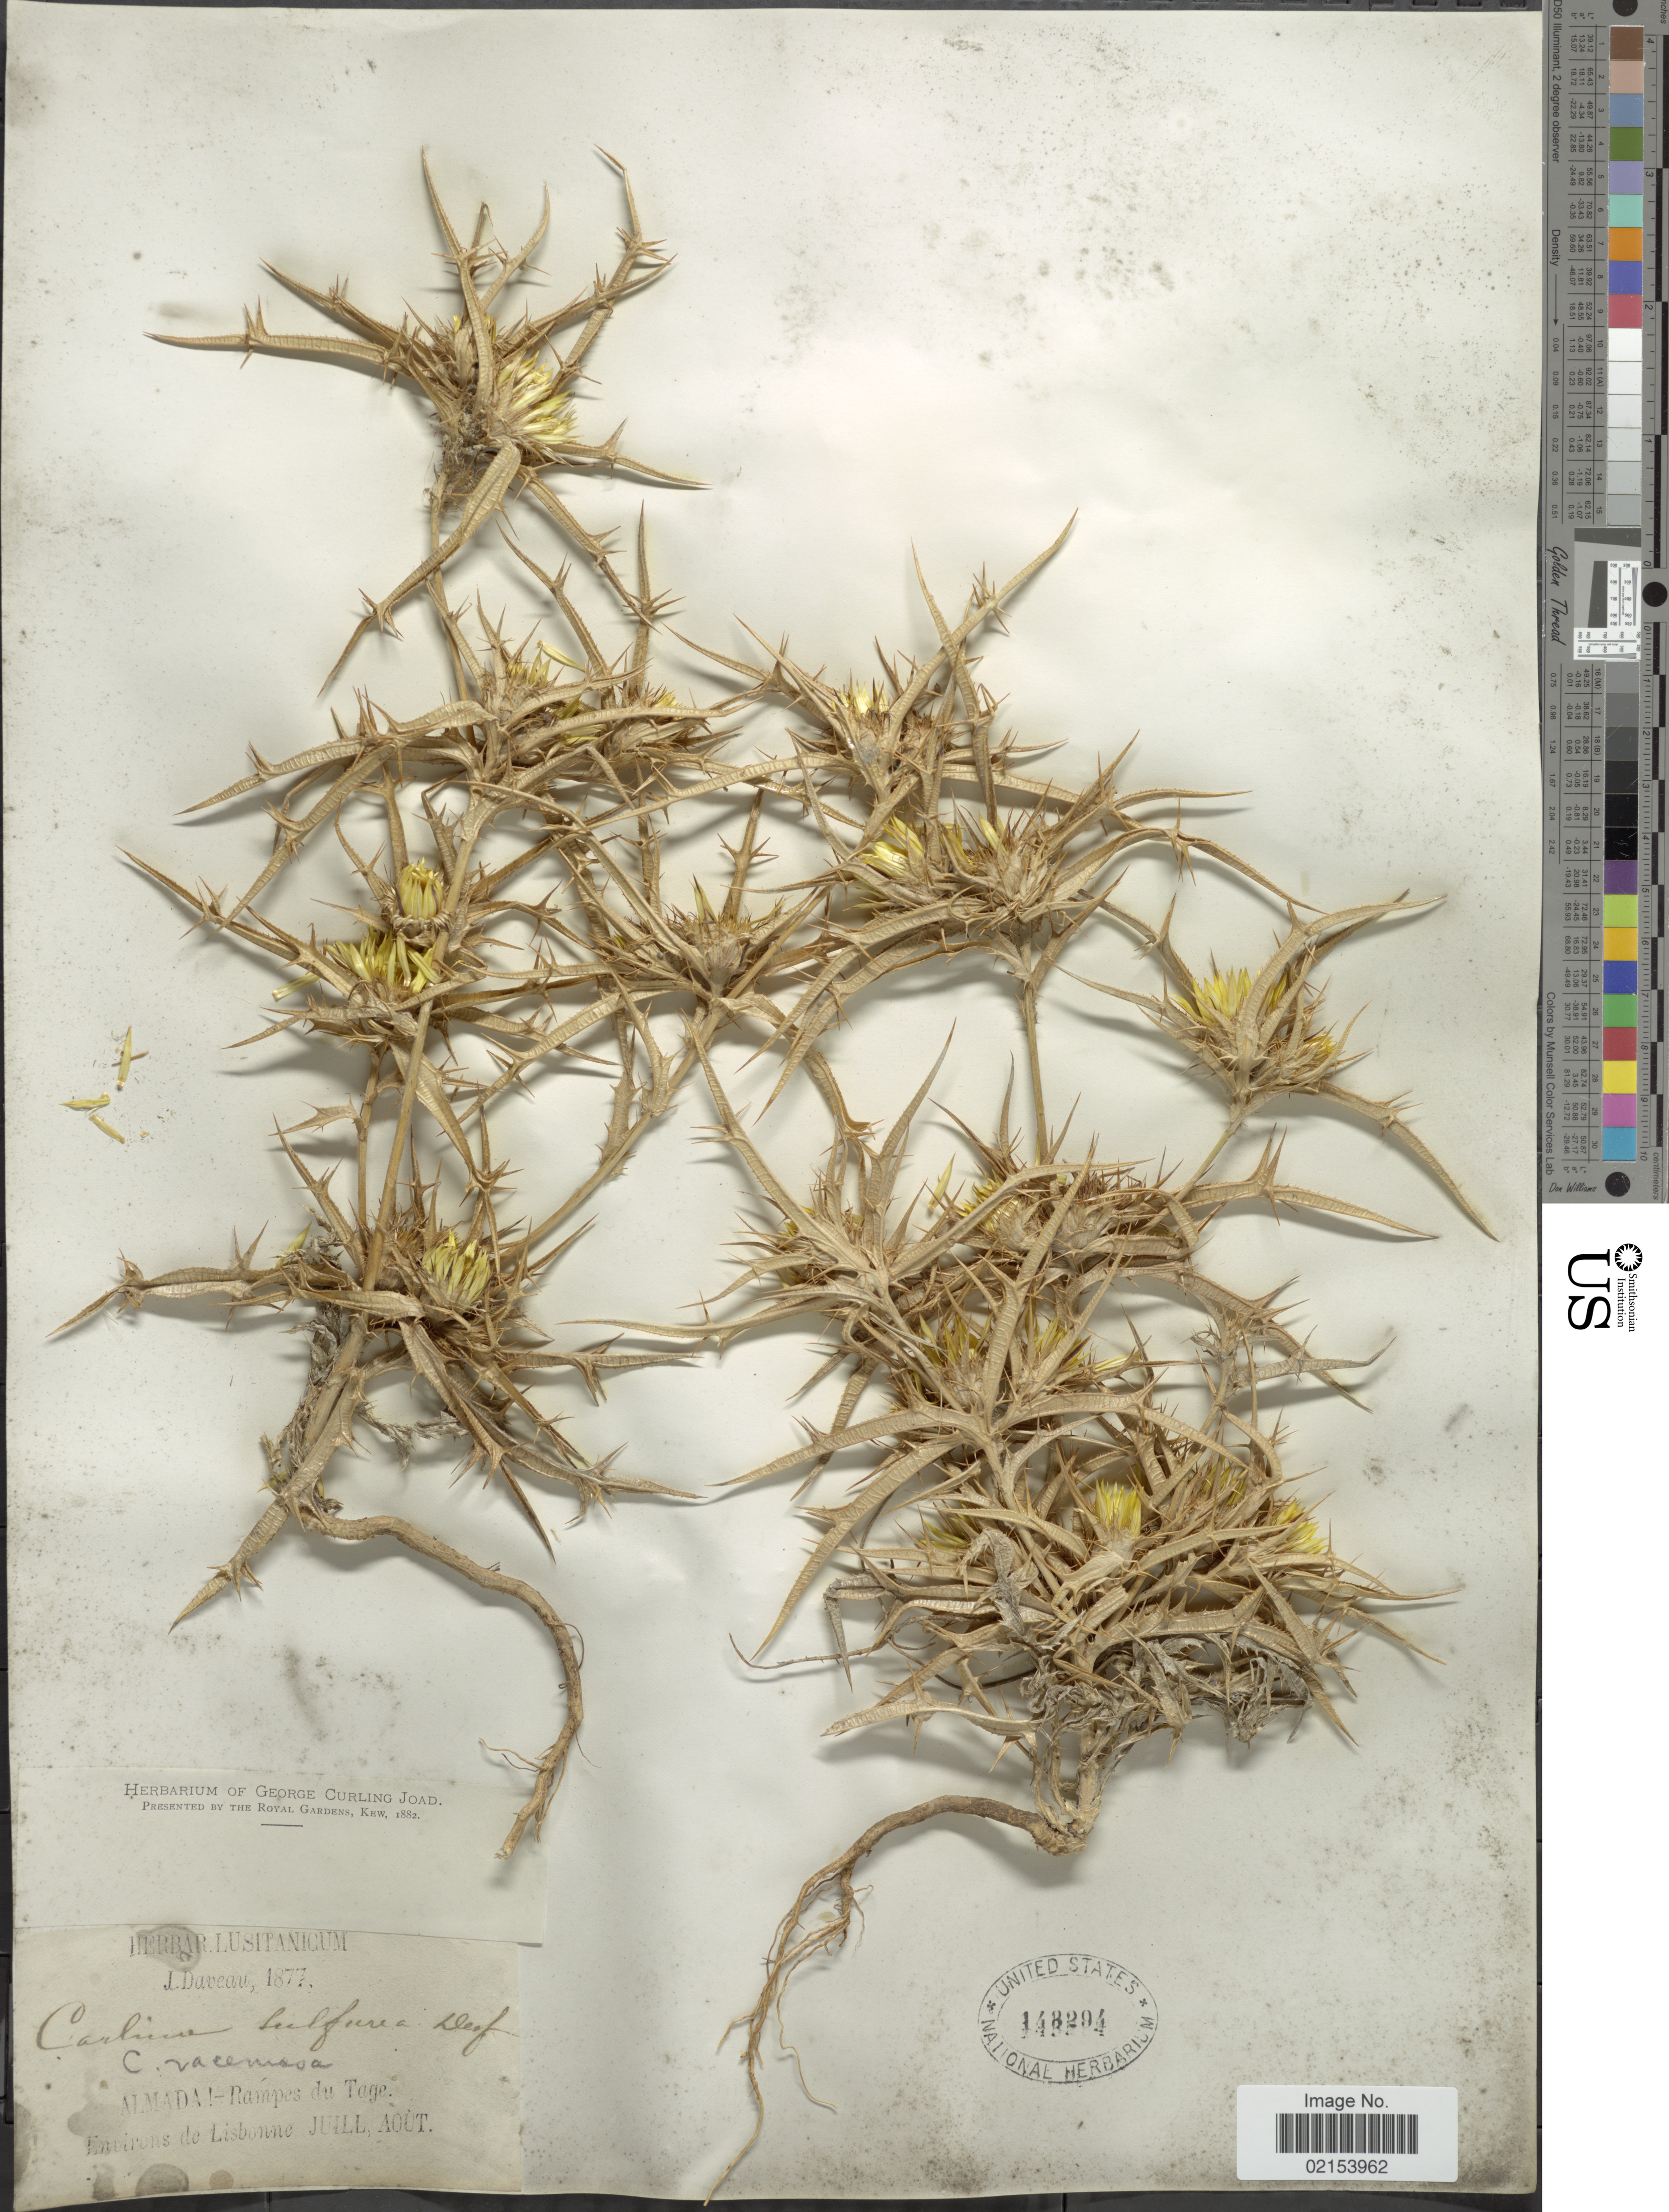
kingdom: Plantae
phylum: Tracheophyta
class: Magnoliopsida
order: Asterales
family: Asteraceae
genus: Carlina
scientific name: Carlina racemosa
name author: L.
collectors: J. Daveau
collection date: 1877-07/1877-08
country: Portugal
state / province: Lisboa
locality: Almadal-Pampes du Tage. Lisbonne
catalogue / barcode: US 143294